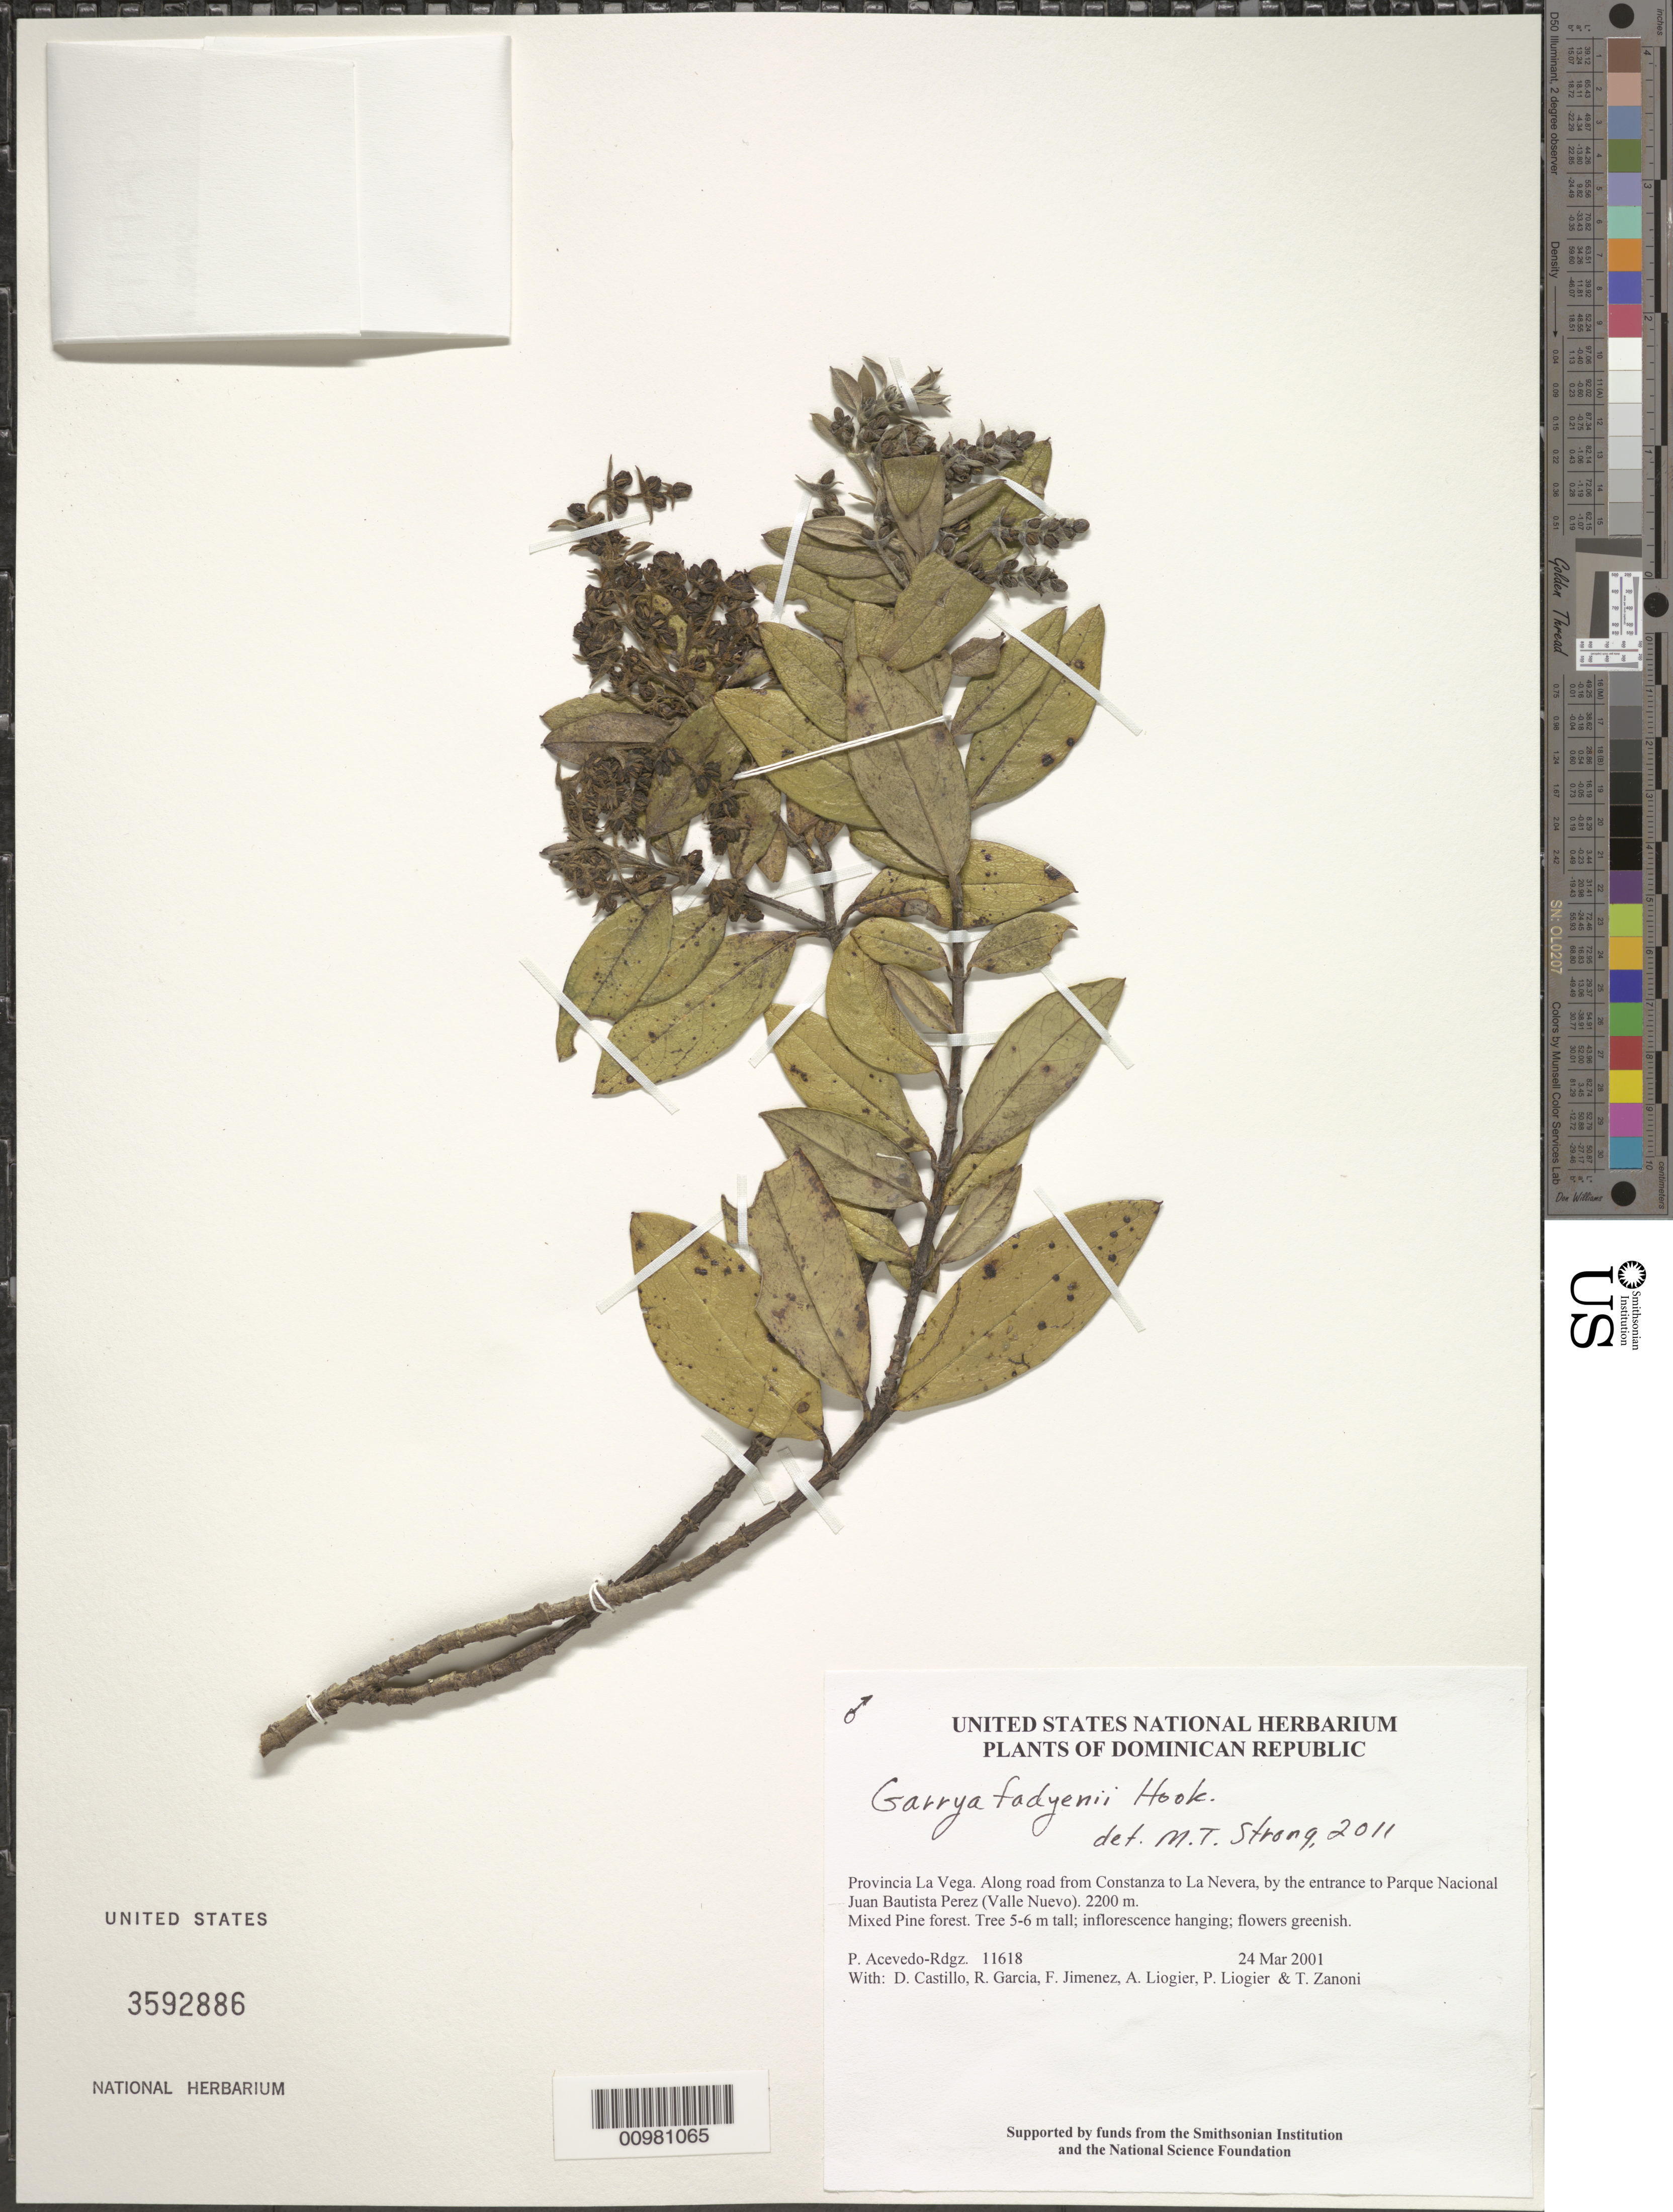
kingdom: Plantae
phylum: Tracheophyta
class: Magnoliopsida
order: Garryales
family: Garryaceae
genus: Garrya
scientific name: Garrya fadyenii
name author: Hook.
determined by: Strong, M. T., (US), Smithsonian Institution - National Museum of Natural History (UNITED STATES)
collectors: P. Acevedo-Rodr., D. Castillo, R. G. García, F. Jimenez, A. H. Liogier, M. P. Liogier & T. A. Zanoni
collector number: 11618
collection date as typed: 24 Mar 2001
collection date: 2001-03-24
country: Dominican Republic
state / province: La Vega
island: Hispaniola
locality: Provincia La Vega. Along road from Constanza to La Nevera, by the entrance to Parque Nacional Juan Bautista Perez (Valle Nuevo).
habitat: Mixed Pine forest.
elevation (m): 2200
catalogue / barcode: US 3592886